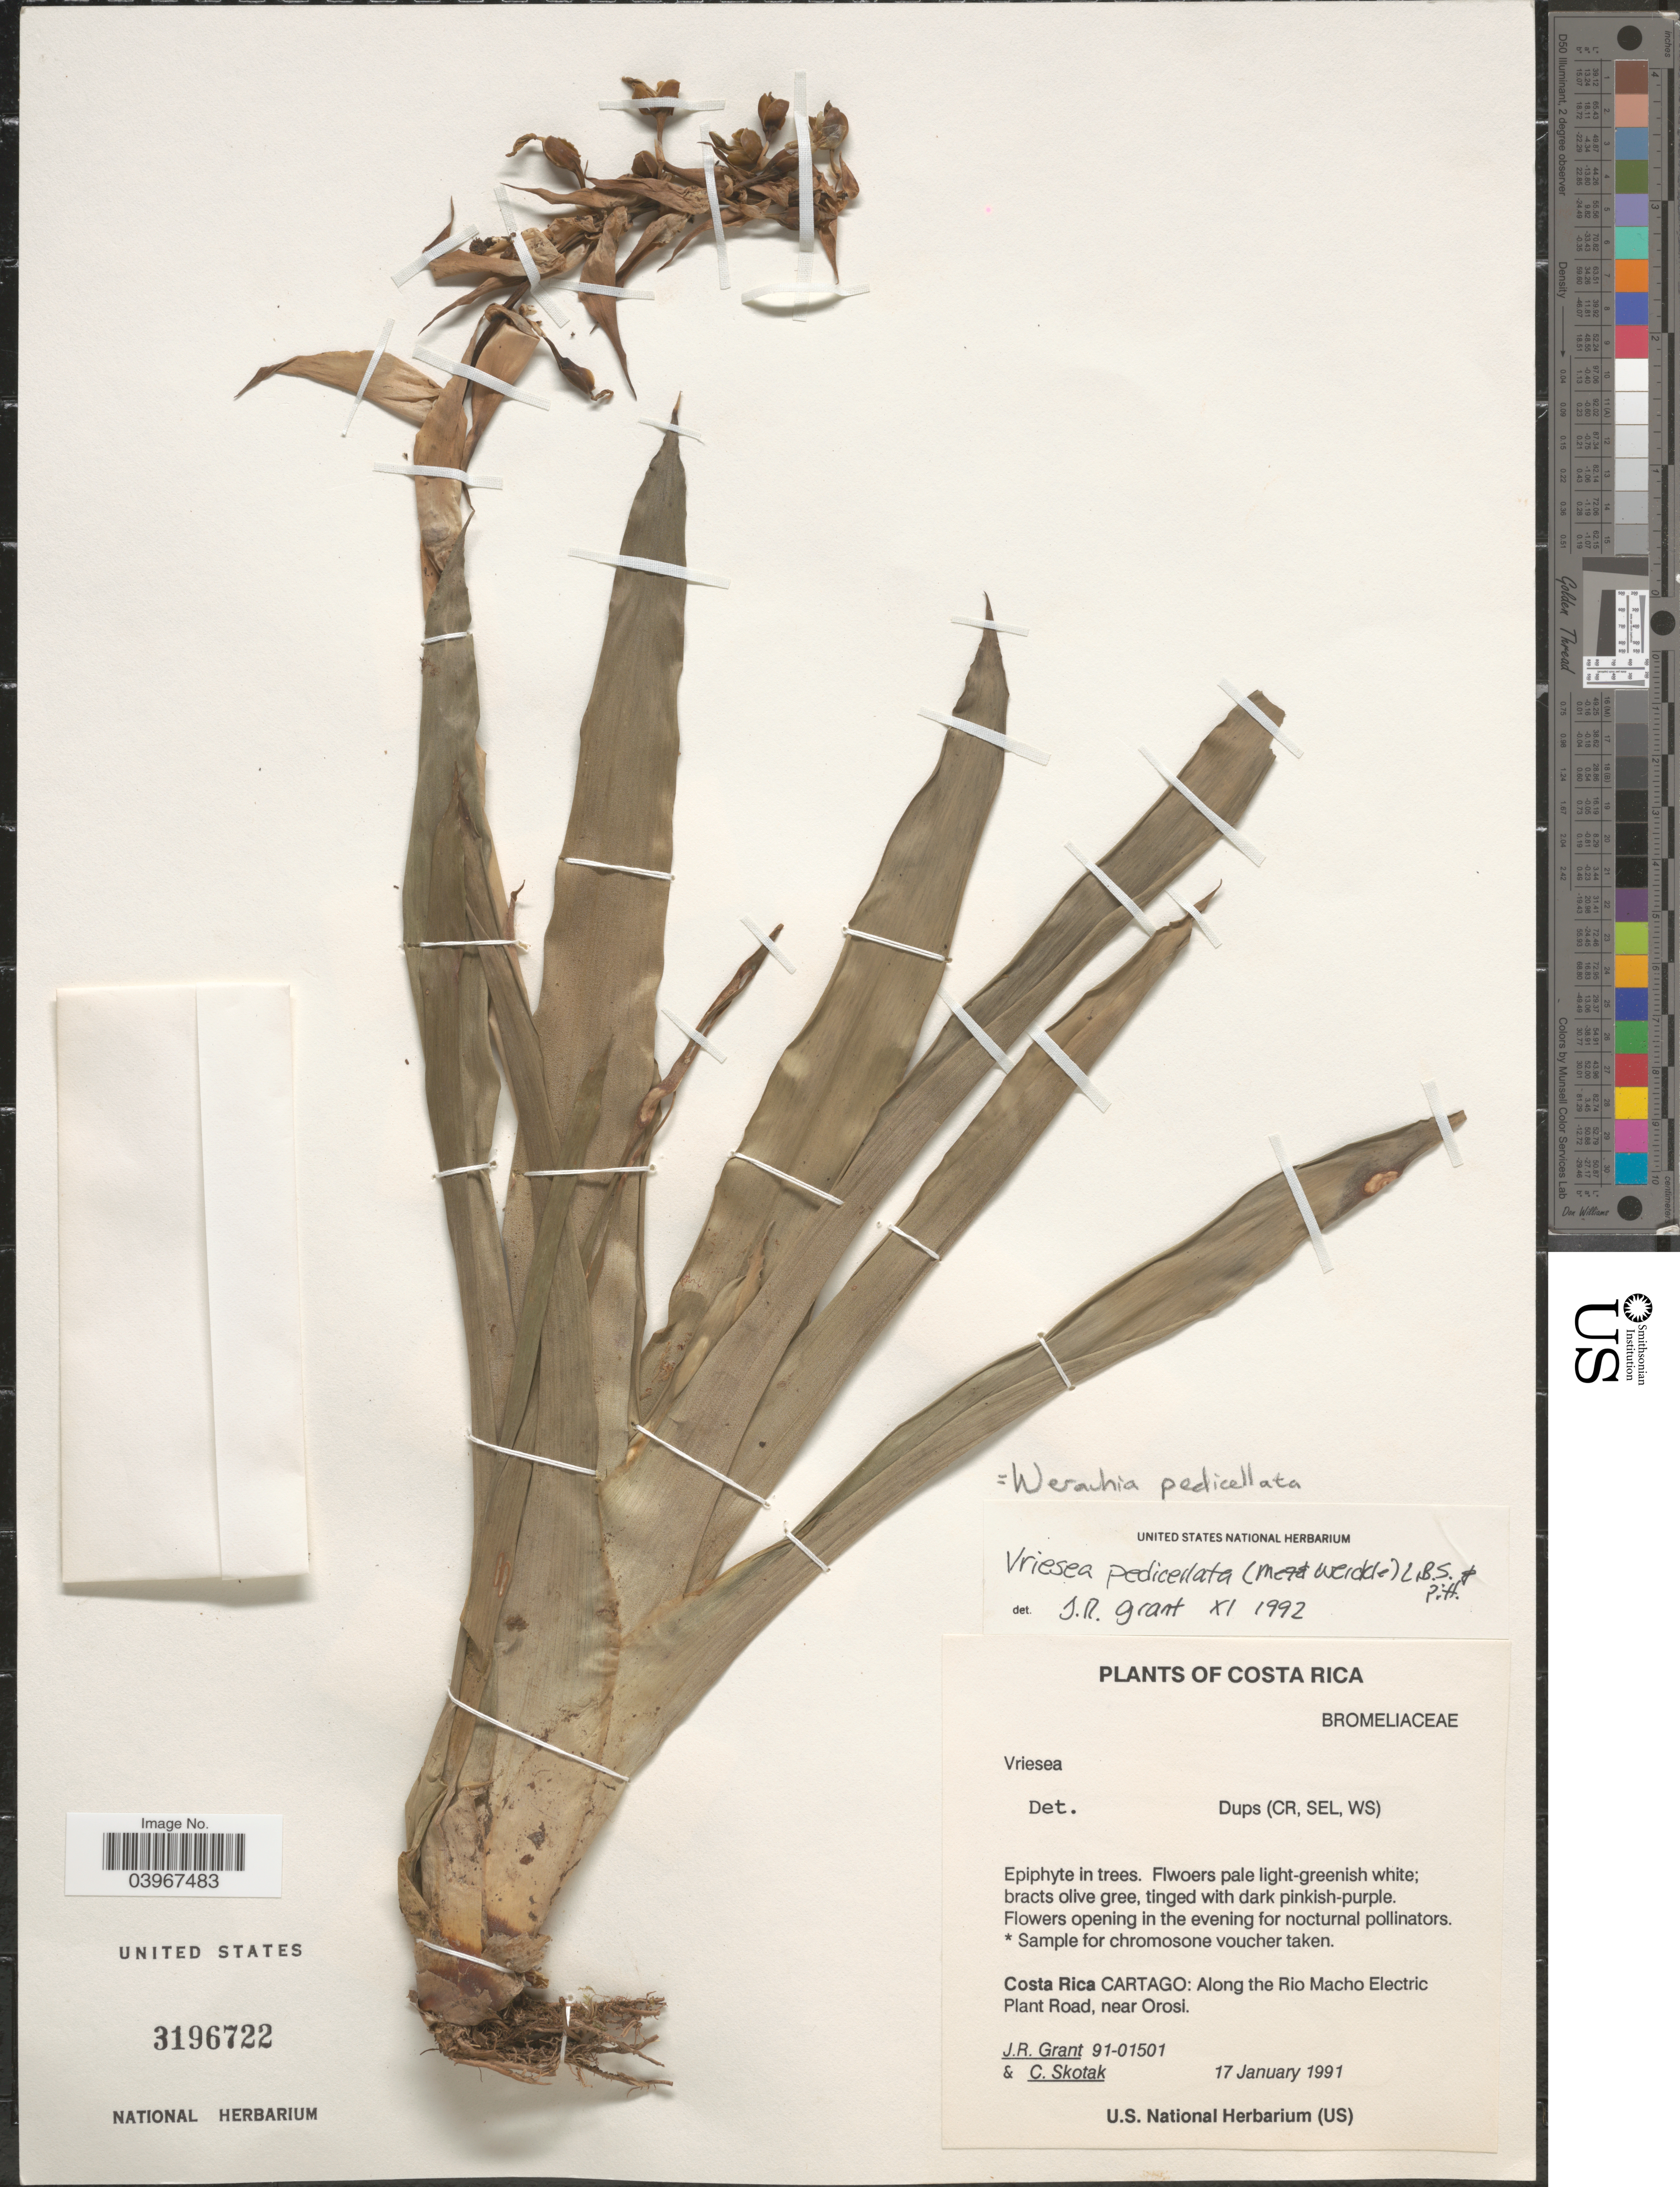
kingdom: Plantae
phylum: Tracheophyta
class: Liliopsida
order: Poales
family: Bromeliaceae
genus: Werauhia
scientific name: Werauhia pedicellata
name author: (Mez & Wercklé) J.R. Grant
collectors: J. Grant & C. Skotak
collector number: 91-01501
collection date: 1991-01-17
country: Costa Rica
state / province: Cartago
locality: Along the Rio Macho Electric Plant Road, near Orosi.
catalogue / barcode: US 3196722